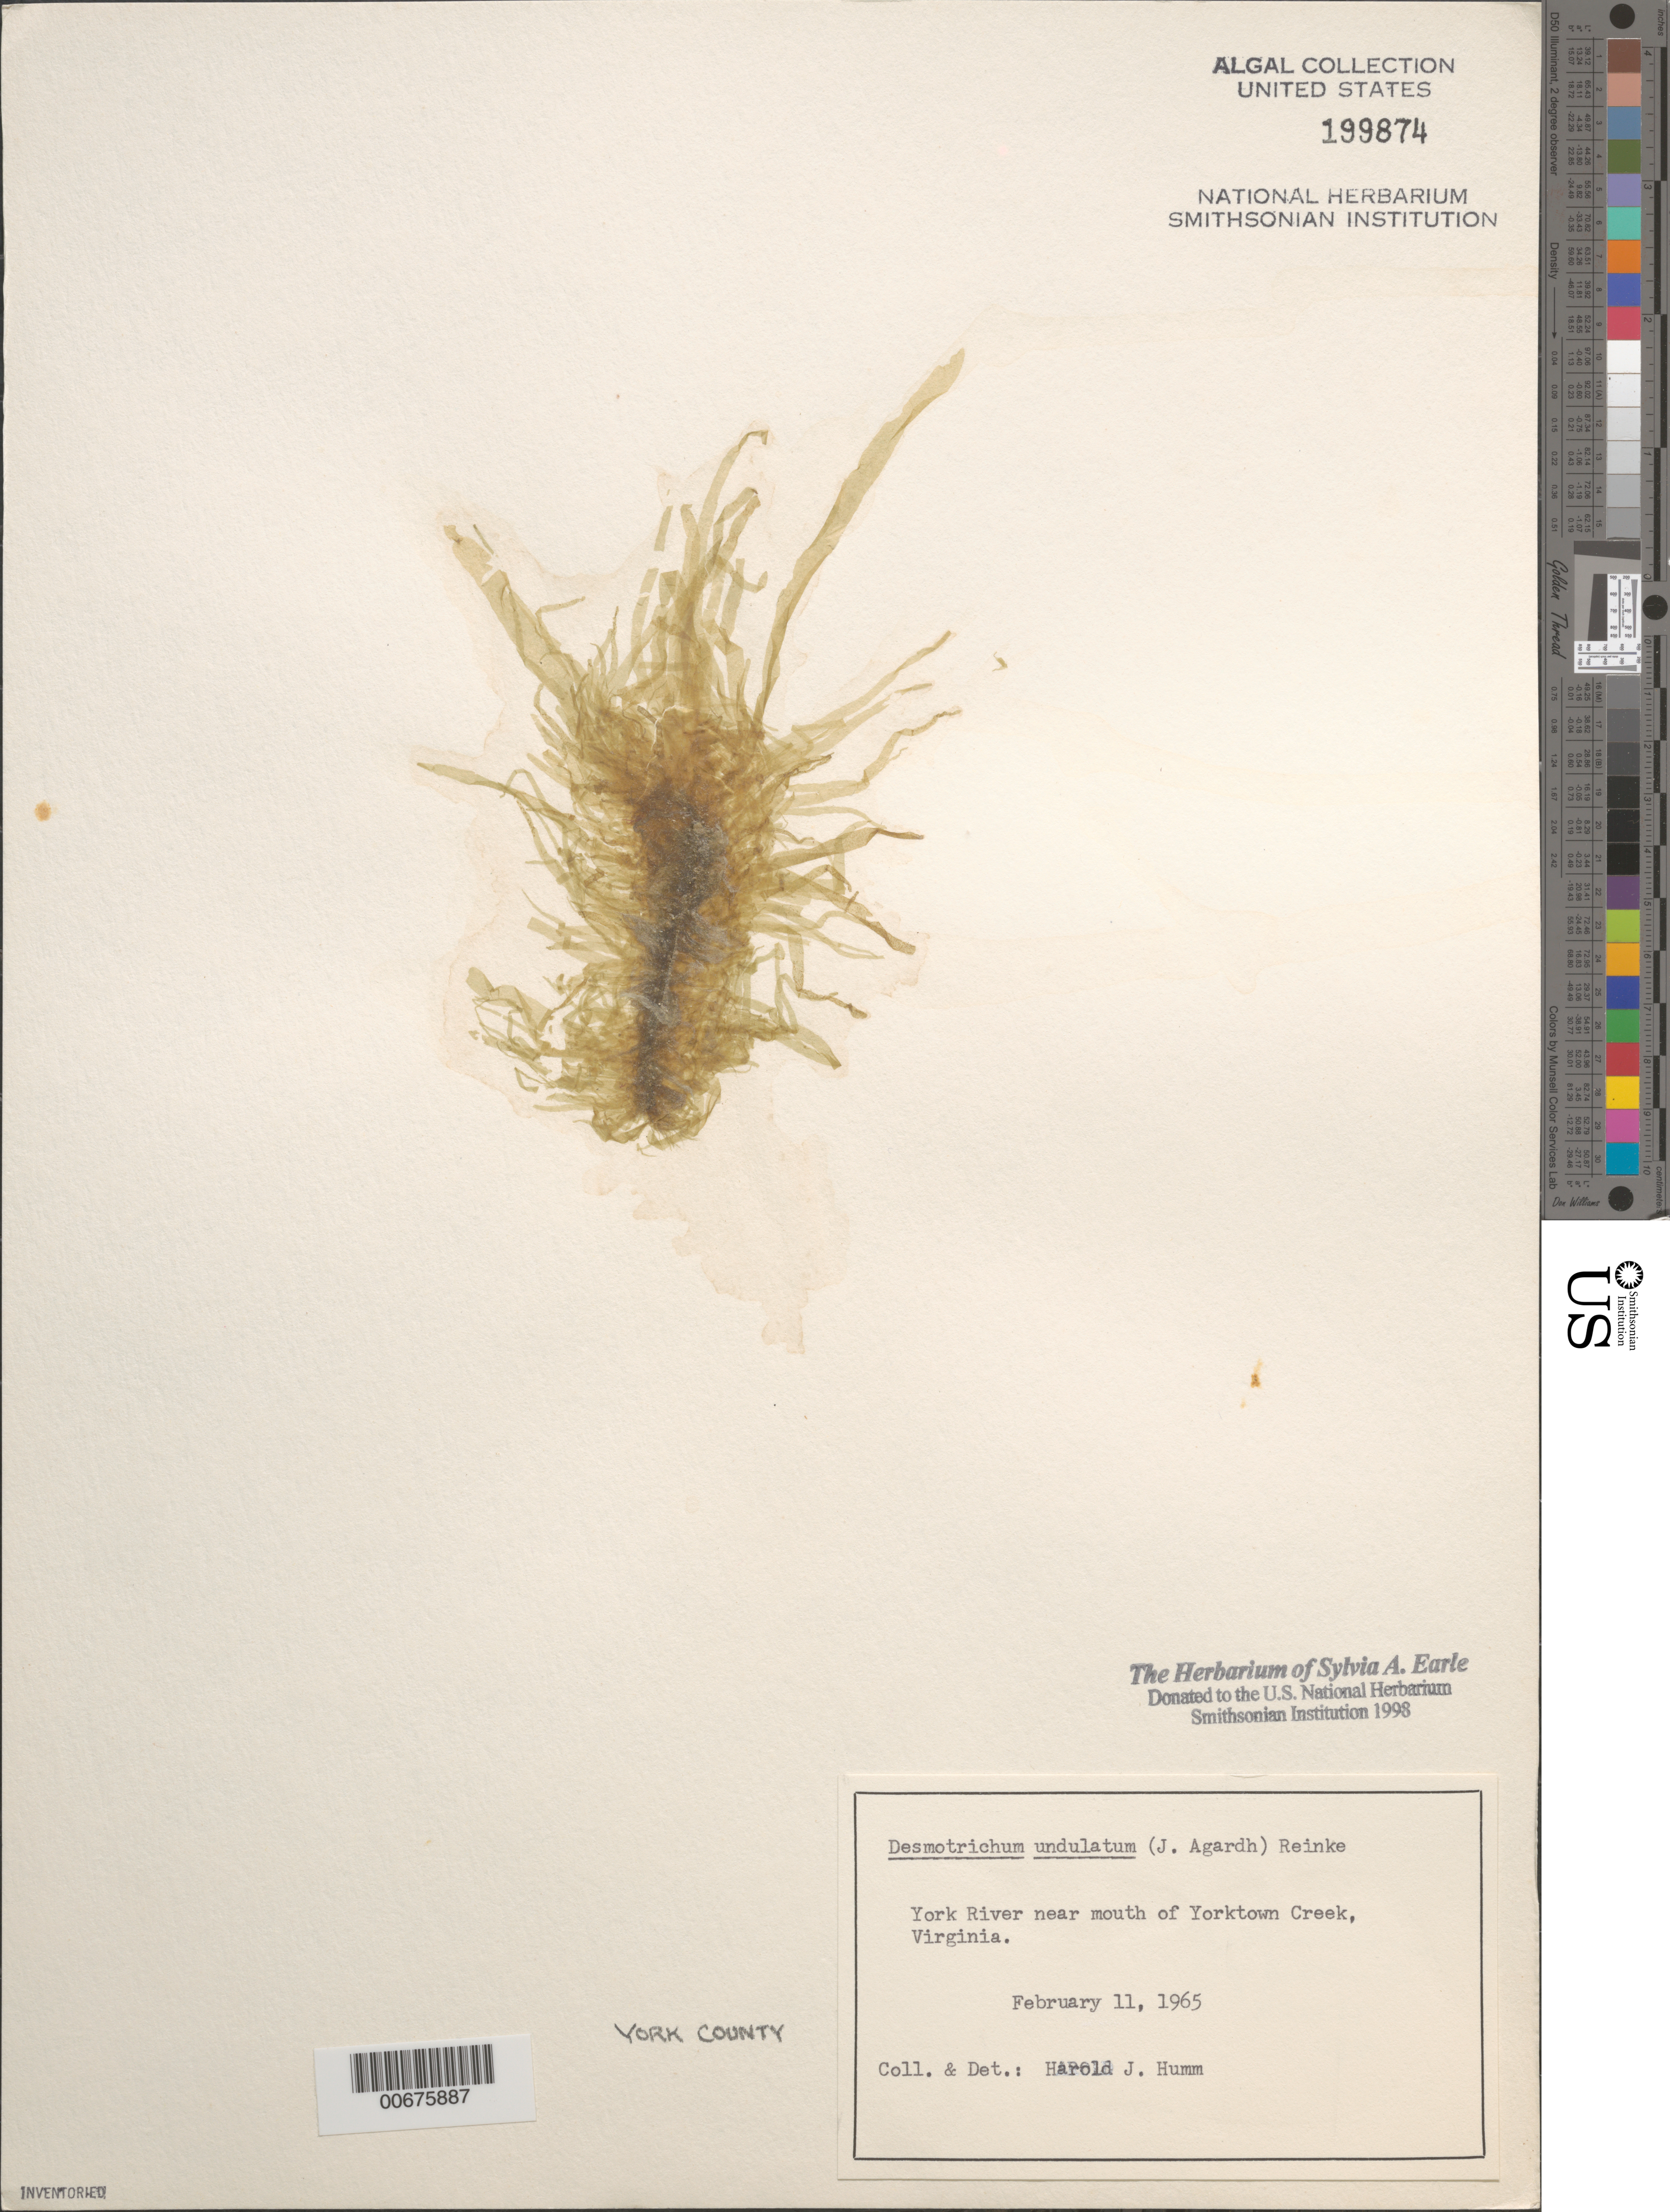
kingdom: Chromista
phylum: Ochrophyta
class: Phaeophyceae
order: Ectocarpales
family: Chordariaceae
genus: Punctaria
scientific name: Punctaria tenuissima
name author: (C. Agardh)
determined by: Algae name updating Project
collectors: H. J. Humm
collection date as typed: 11 Feb 1965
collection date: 1965-02-11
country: United States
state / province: Virginia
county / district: York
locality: Yorktown River, near Yorktown Creek mouth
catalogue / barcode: US 199874